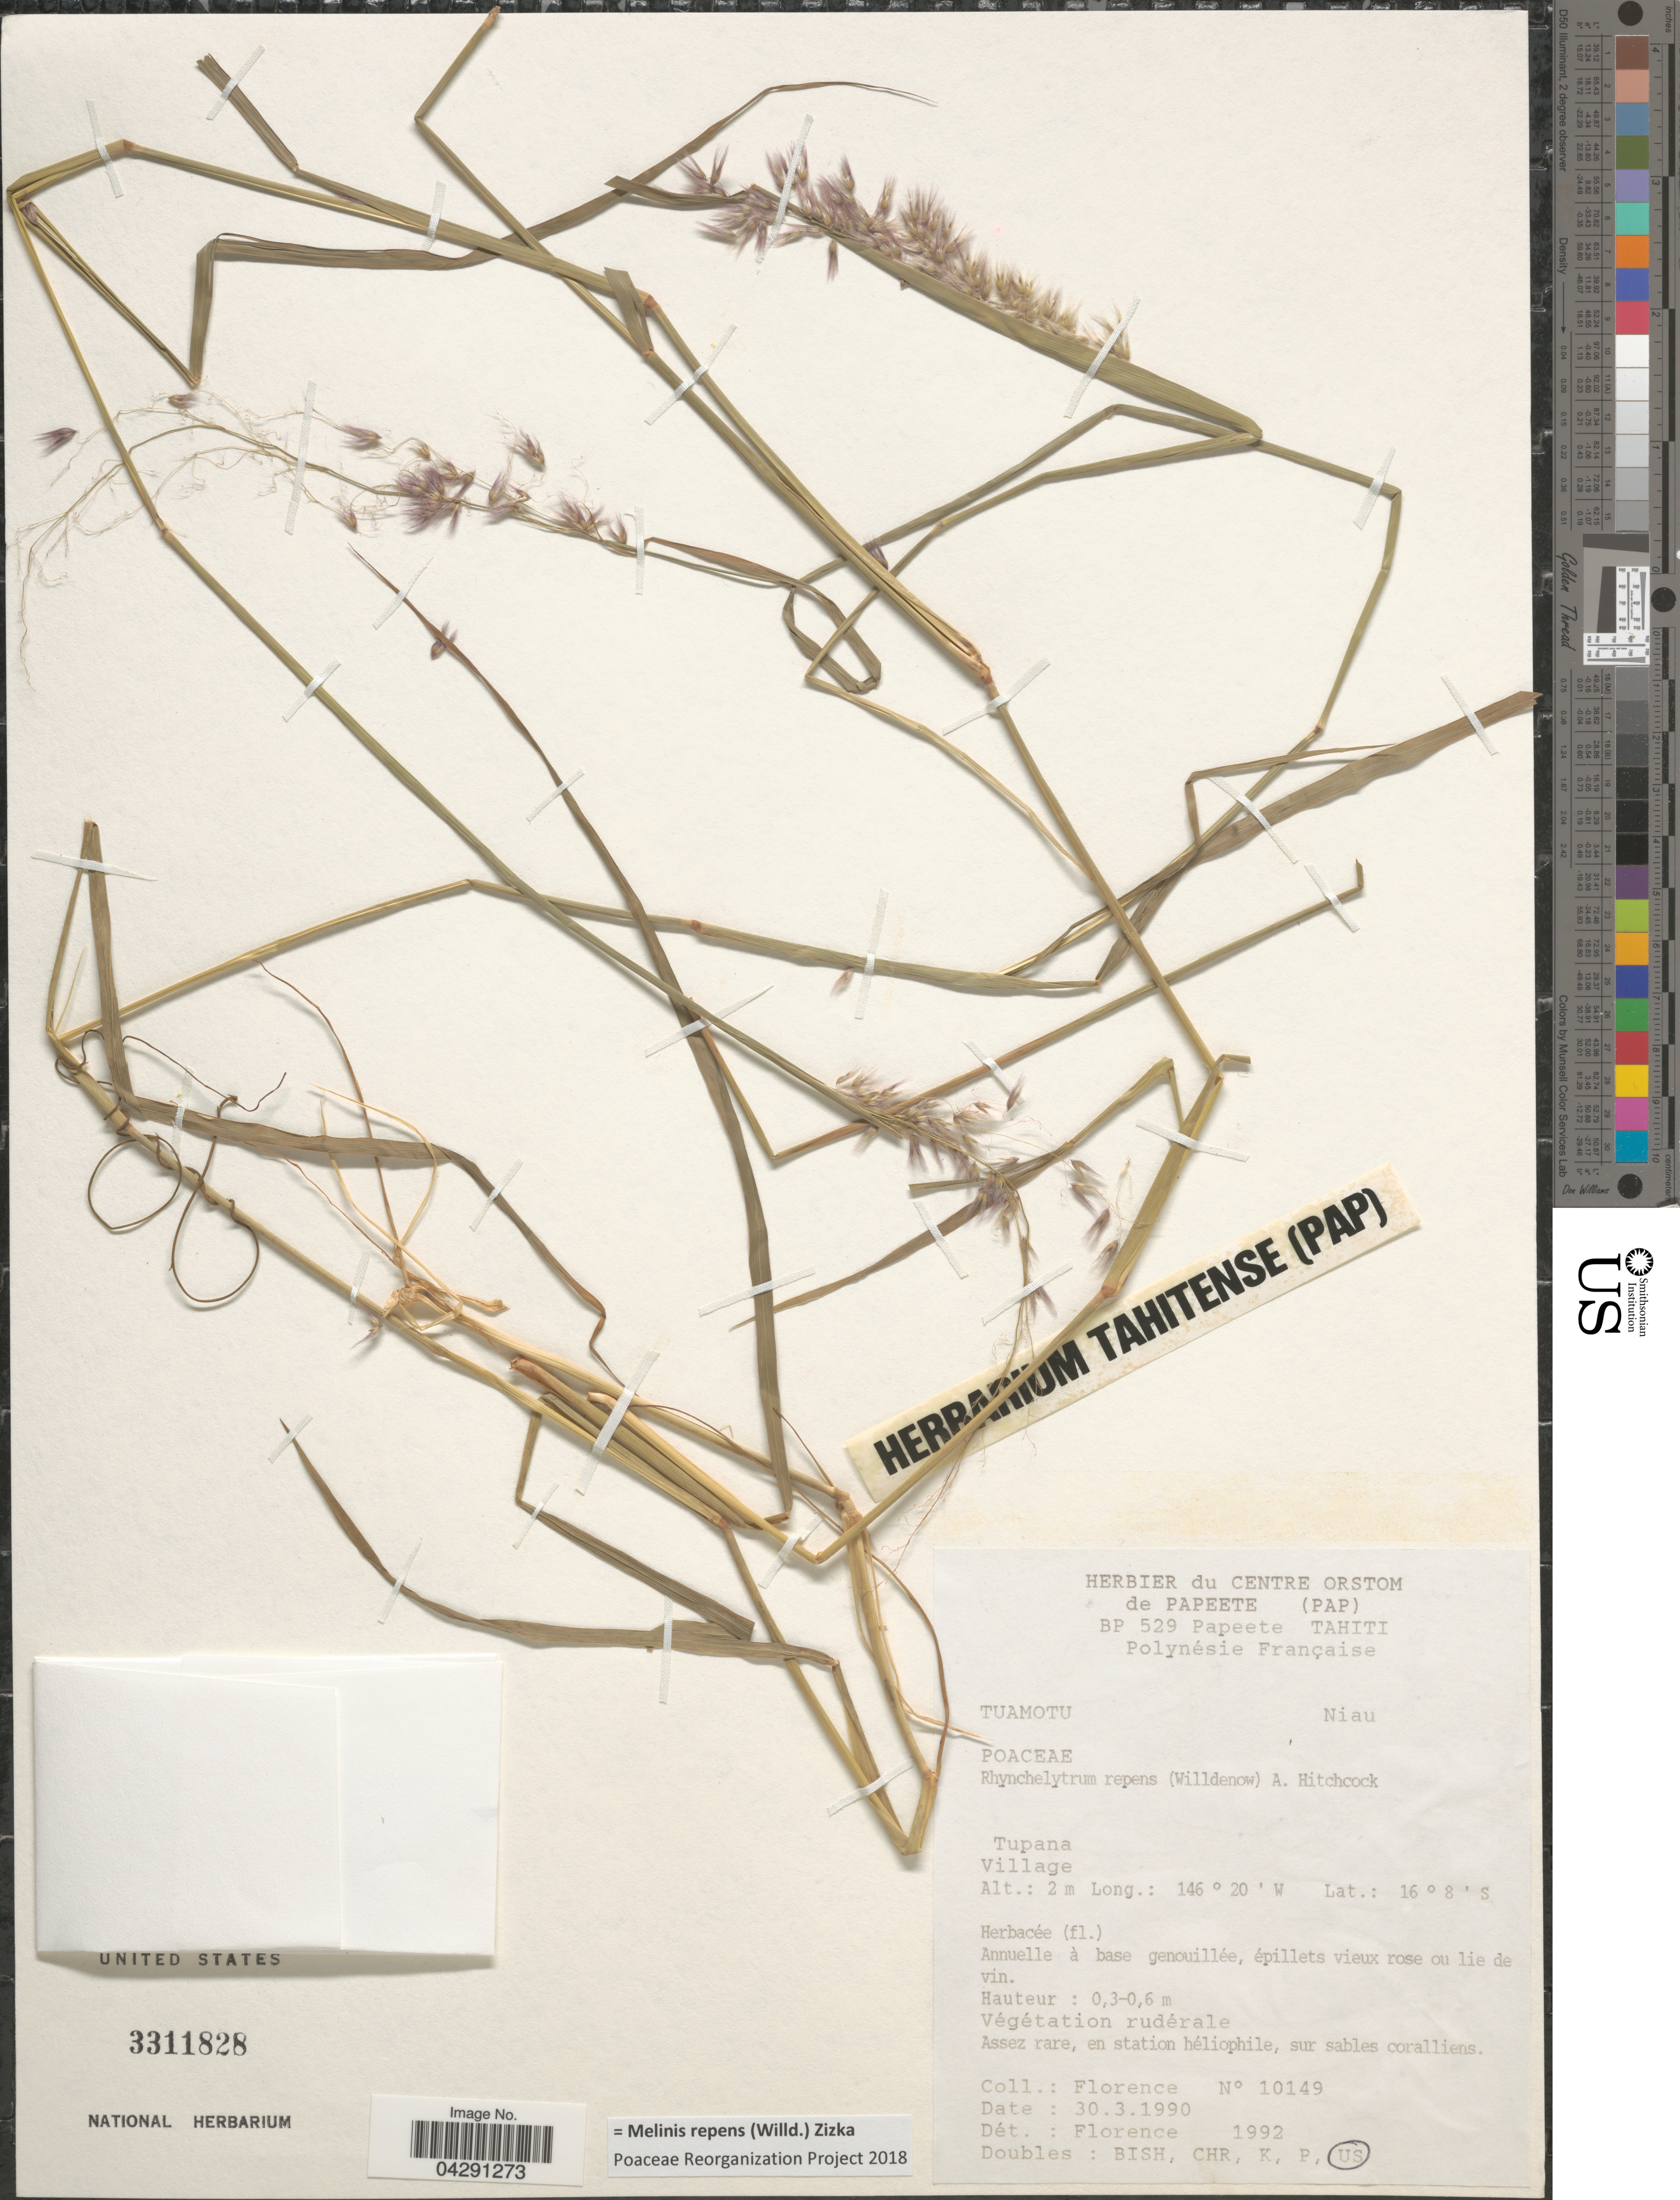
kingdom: Plantae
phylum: Tracheophyta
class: Liliopsida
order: Poales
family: Poaceae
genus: Melinis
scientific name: Melinis repens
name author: (Willd.) Zizka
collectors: -. Florence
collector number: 10149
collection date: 1990-03-30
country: French Polynesia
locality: Polynésie Française. Tuamotu. Niau. Tupana. Village.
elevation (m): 2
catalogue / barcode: US 3311828